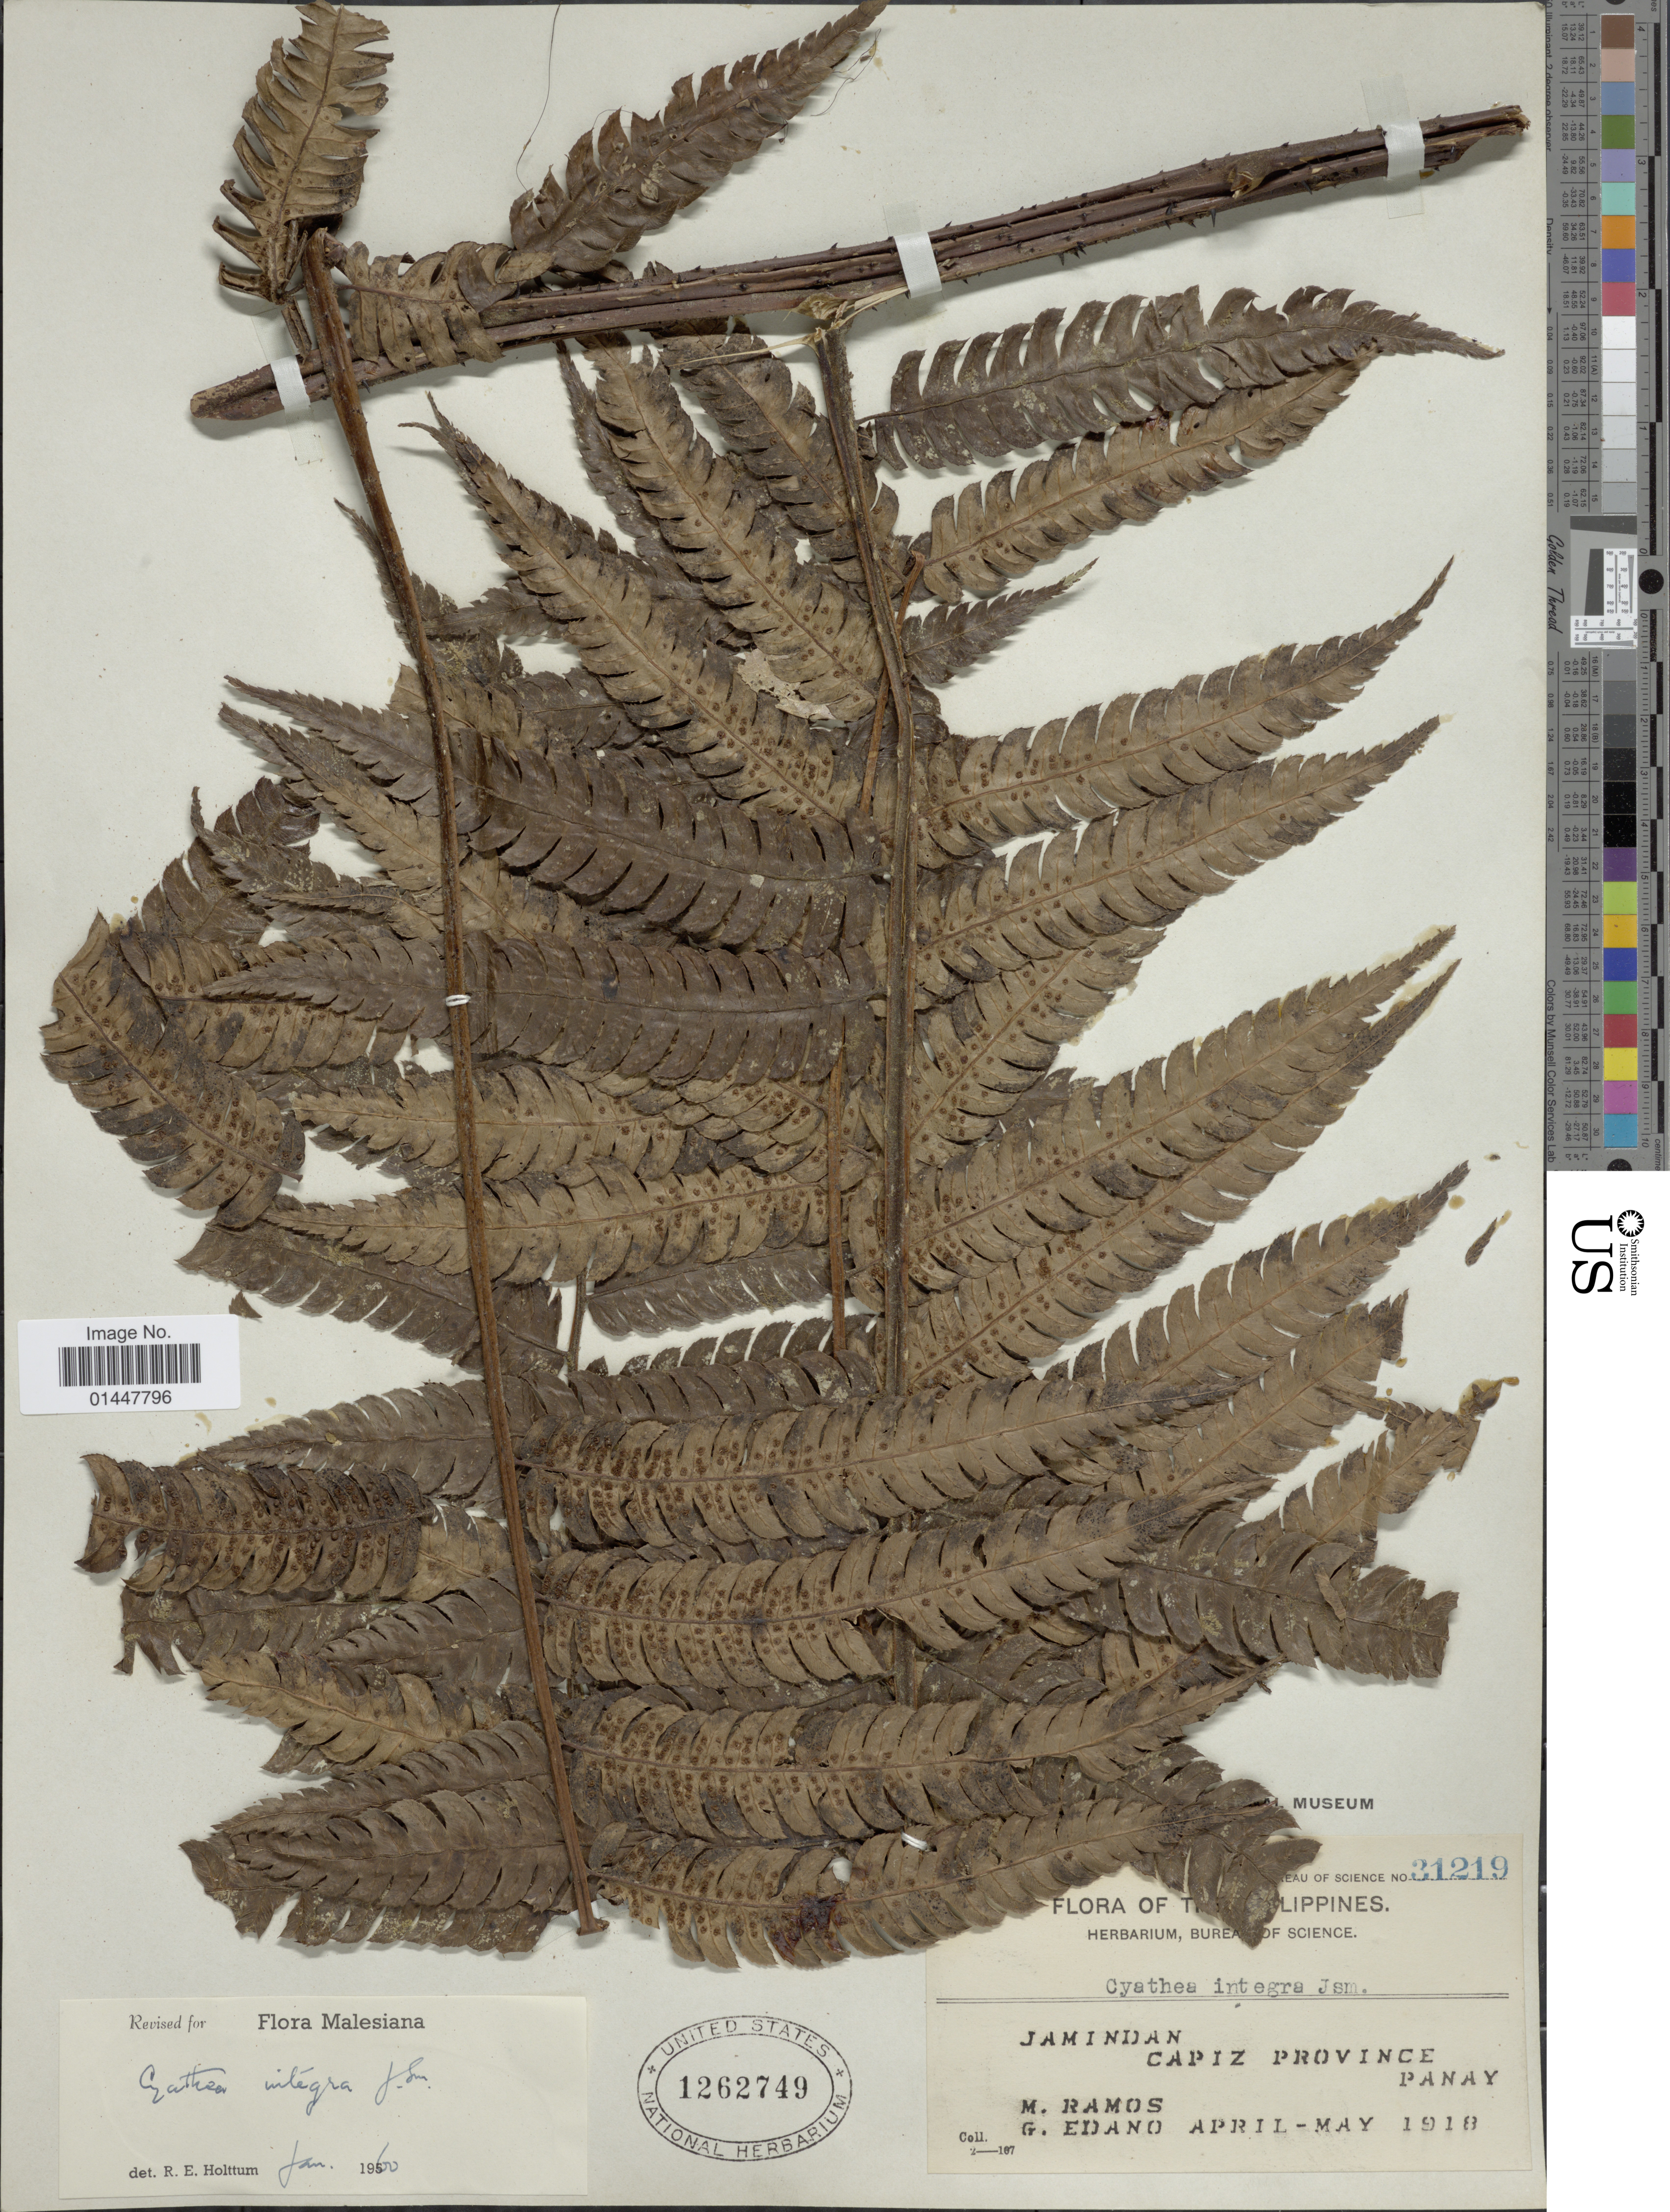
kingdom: Plantae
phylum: Tracheophyta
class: Polypodiopsida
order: Cyatheales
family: Cyatheaceae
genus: Sphaeropteris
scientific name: Sphaeropteris integra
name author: (J. Sm.) R.M. Tryon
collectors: M. Ramos & G. Edaño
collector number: !eau of Science 31219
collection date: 1918-04/1918-05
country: Philippines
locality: Jamindan, Capiz Province, Panay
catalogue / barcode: US 1262749